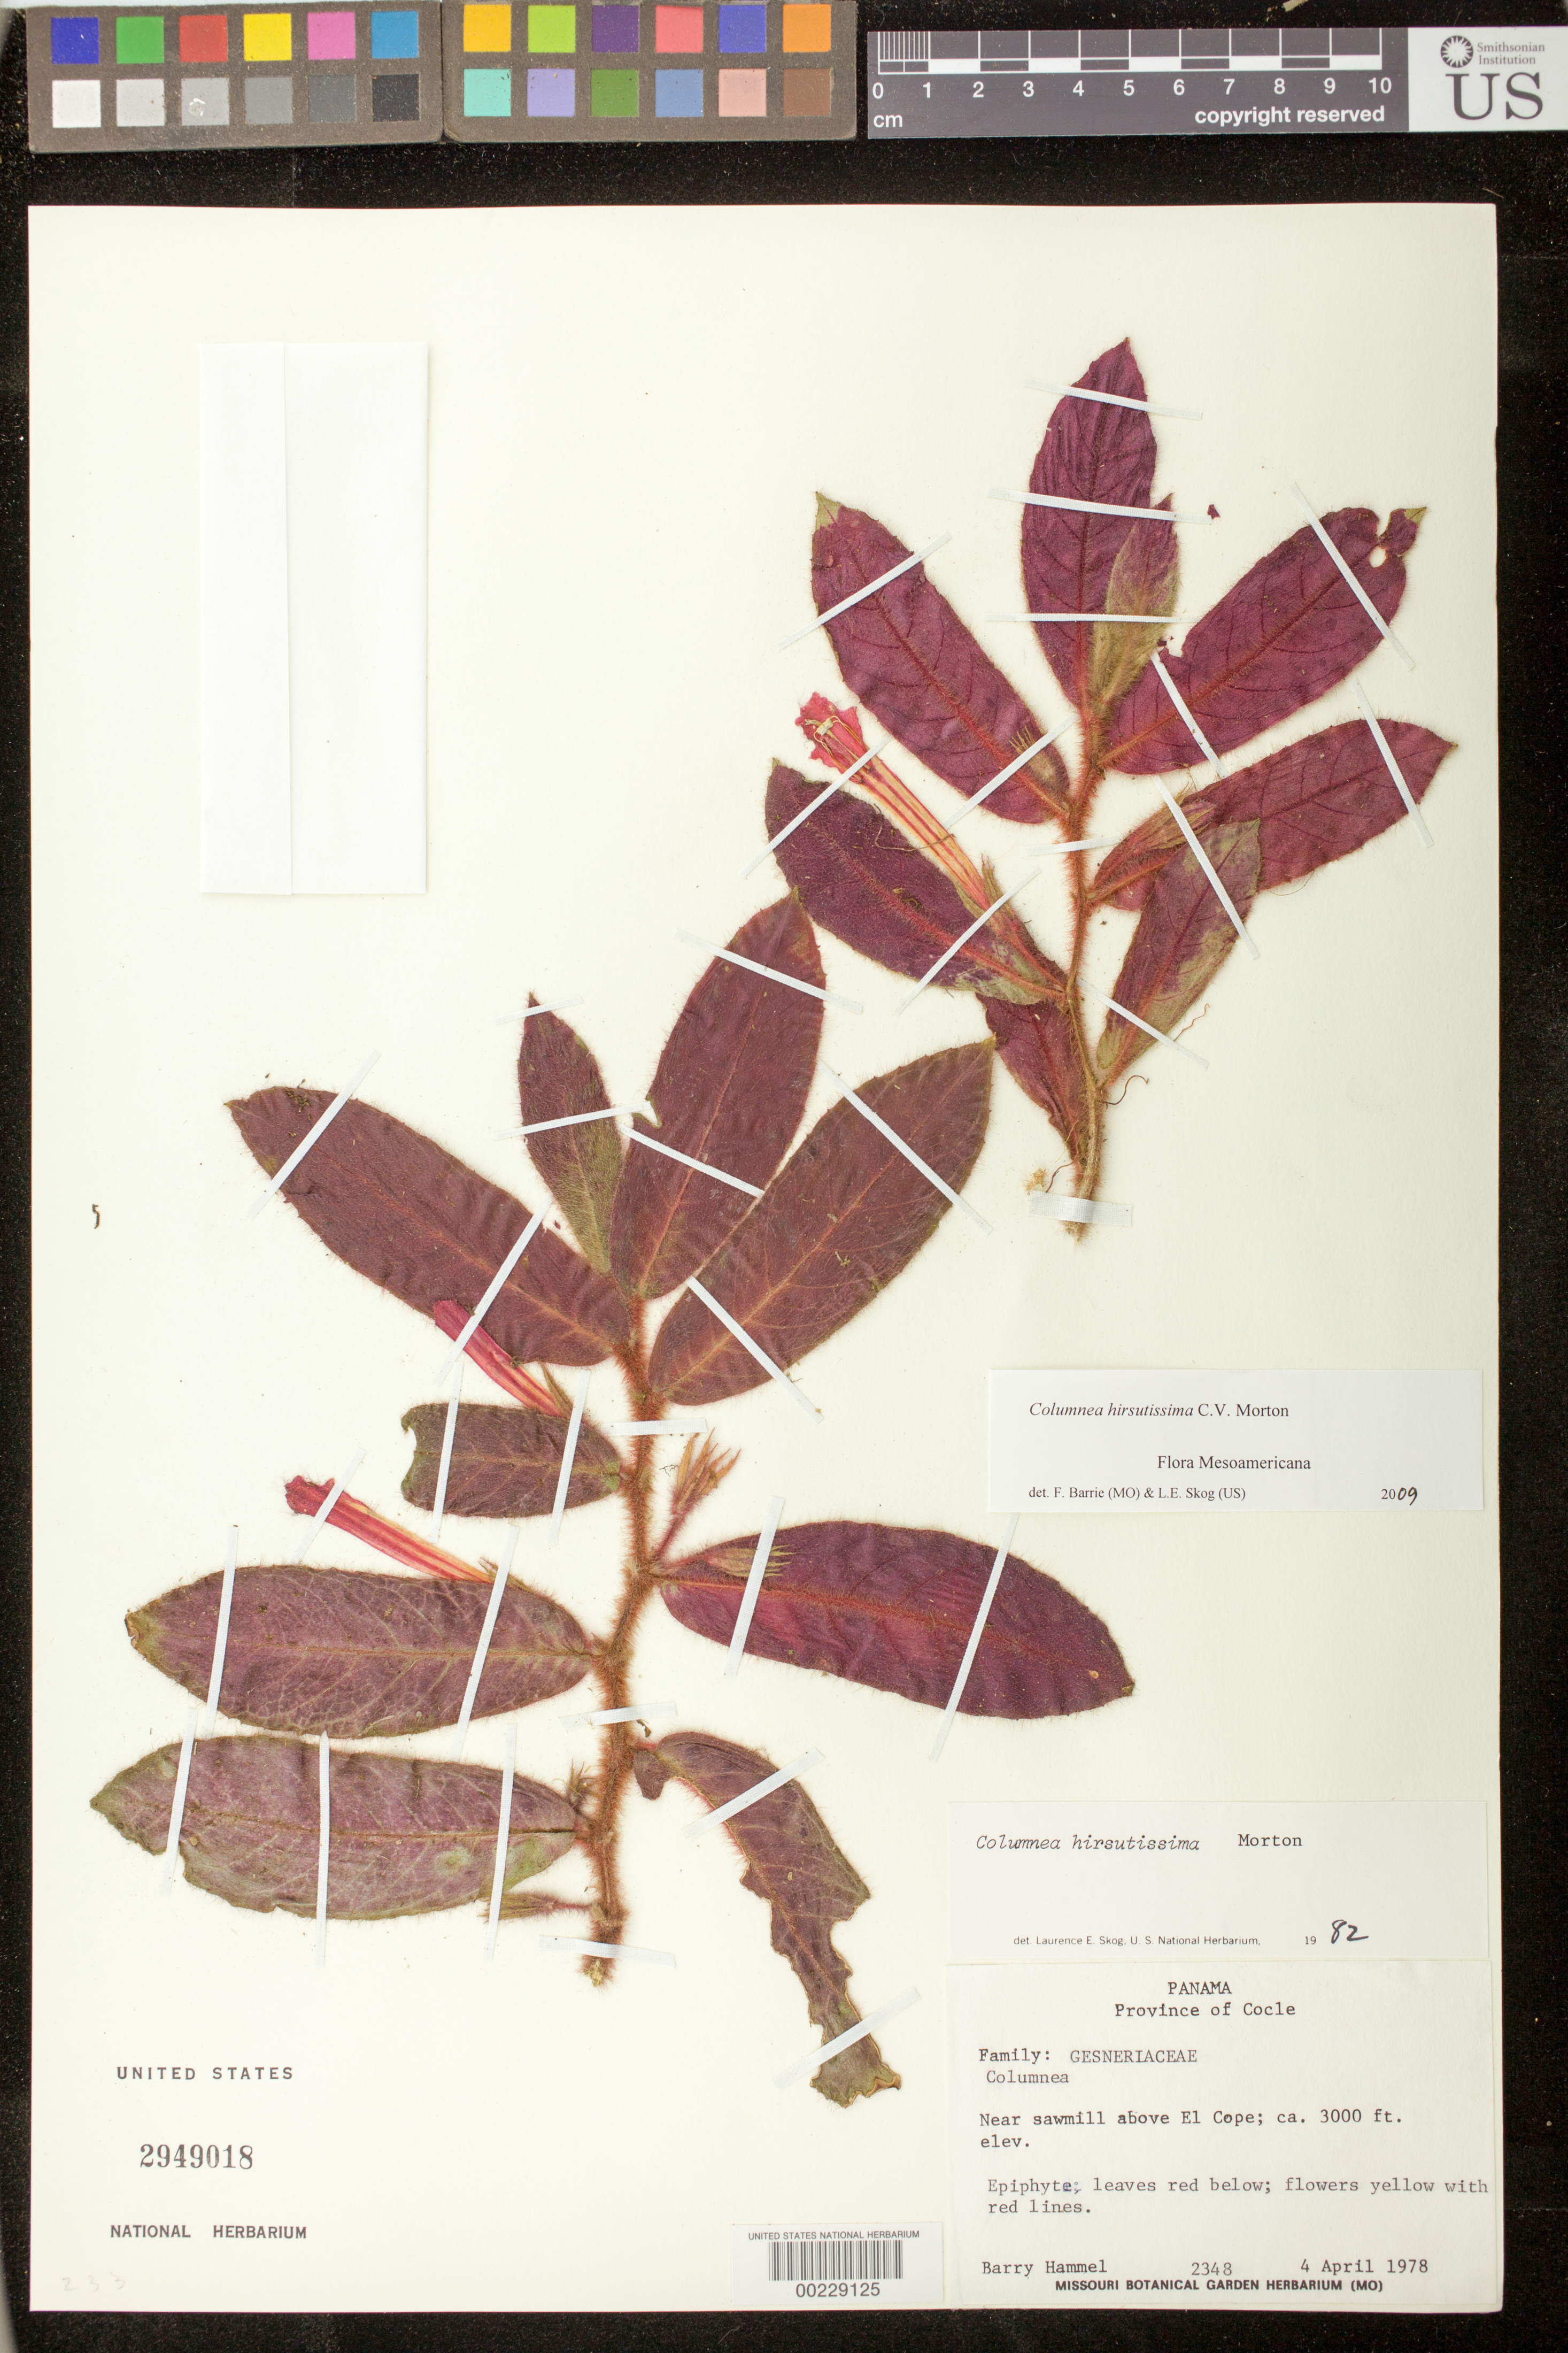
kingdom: Plantae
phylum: Tracheophyta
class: Magnoliopsida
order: Lamiales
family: Gesneriaceae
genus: Columnea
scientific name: Columnea hirsutissima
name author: C.V. Morton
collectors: B. Hammel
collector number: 2348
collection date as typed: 04 Apr 1978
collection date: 1978-04-04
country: Panama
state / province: Coclé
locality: Near sawmill above El Cope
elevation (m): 914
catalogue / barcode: US 2949018